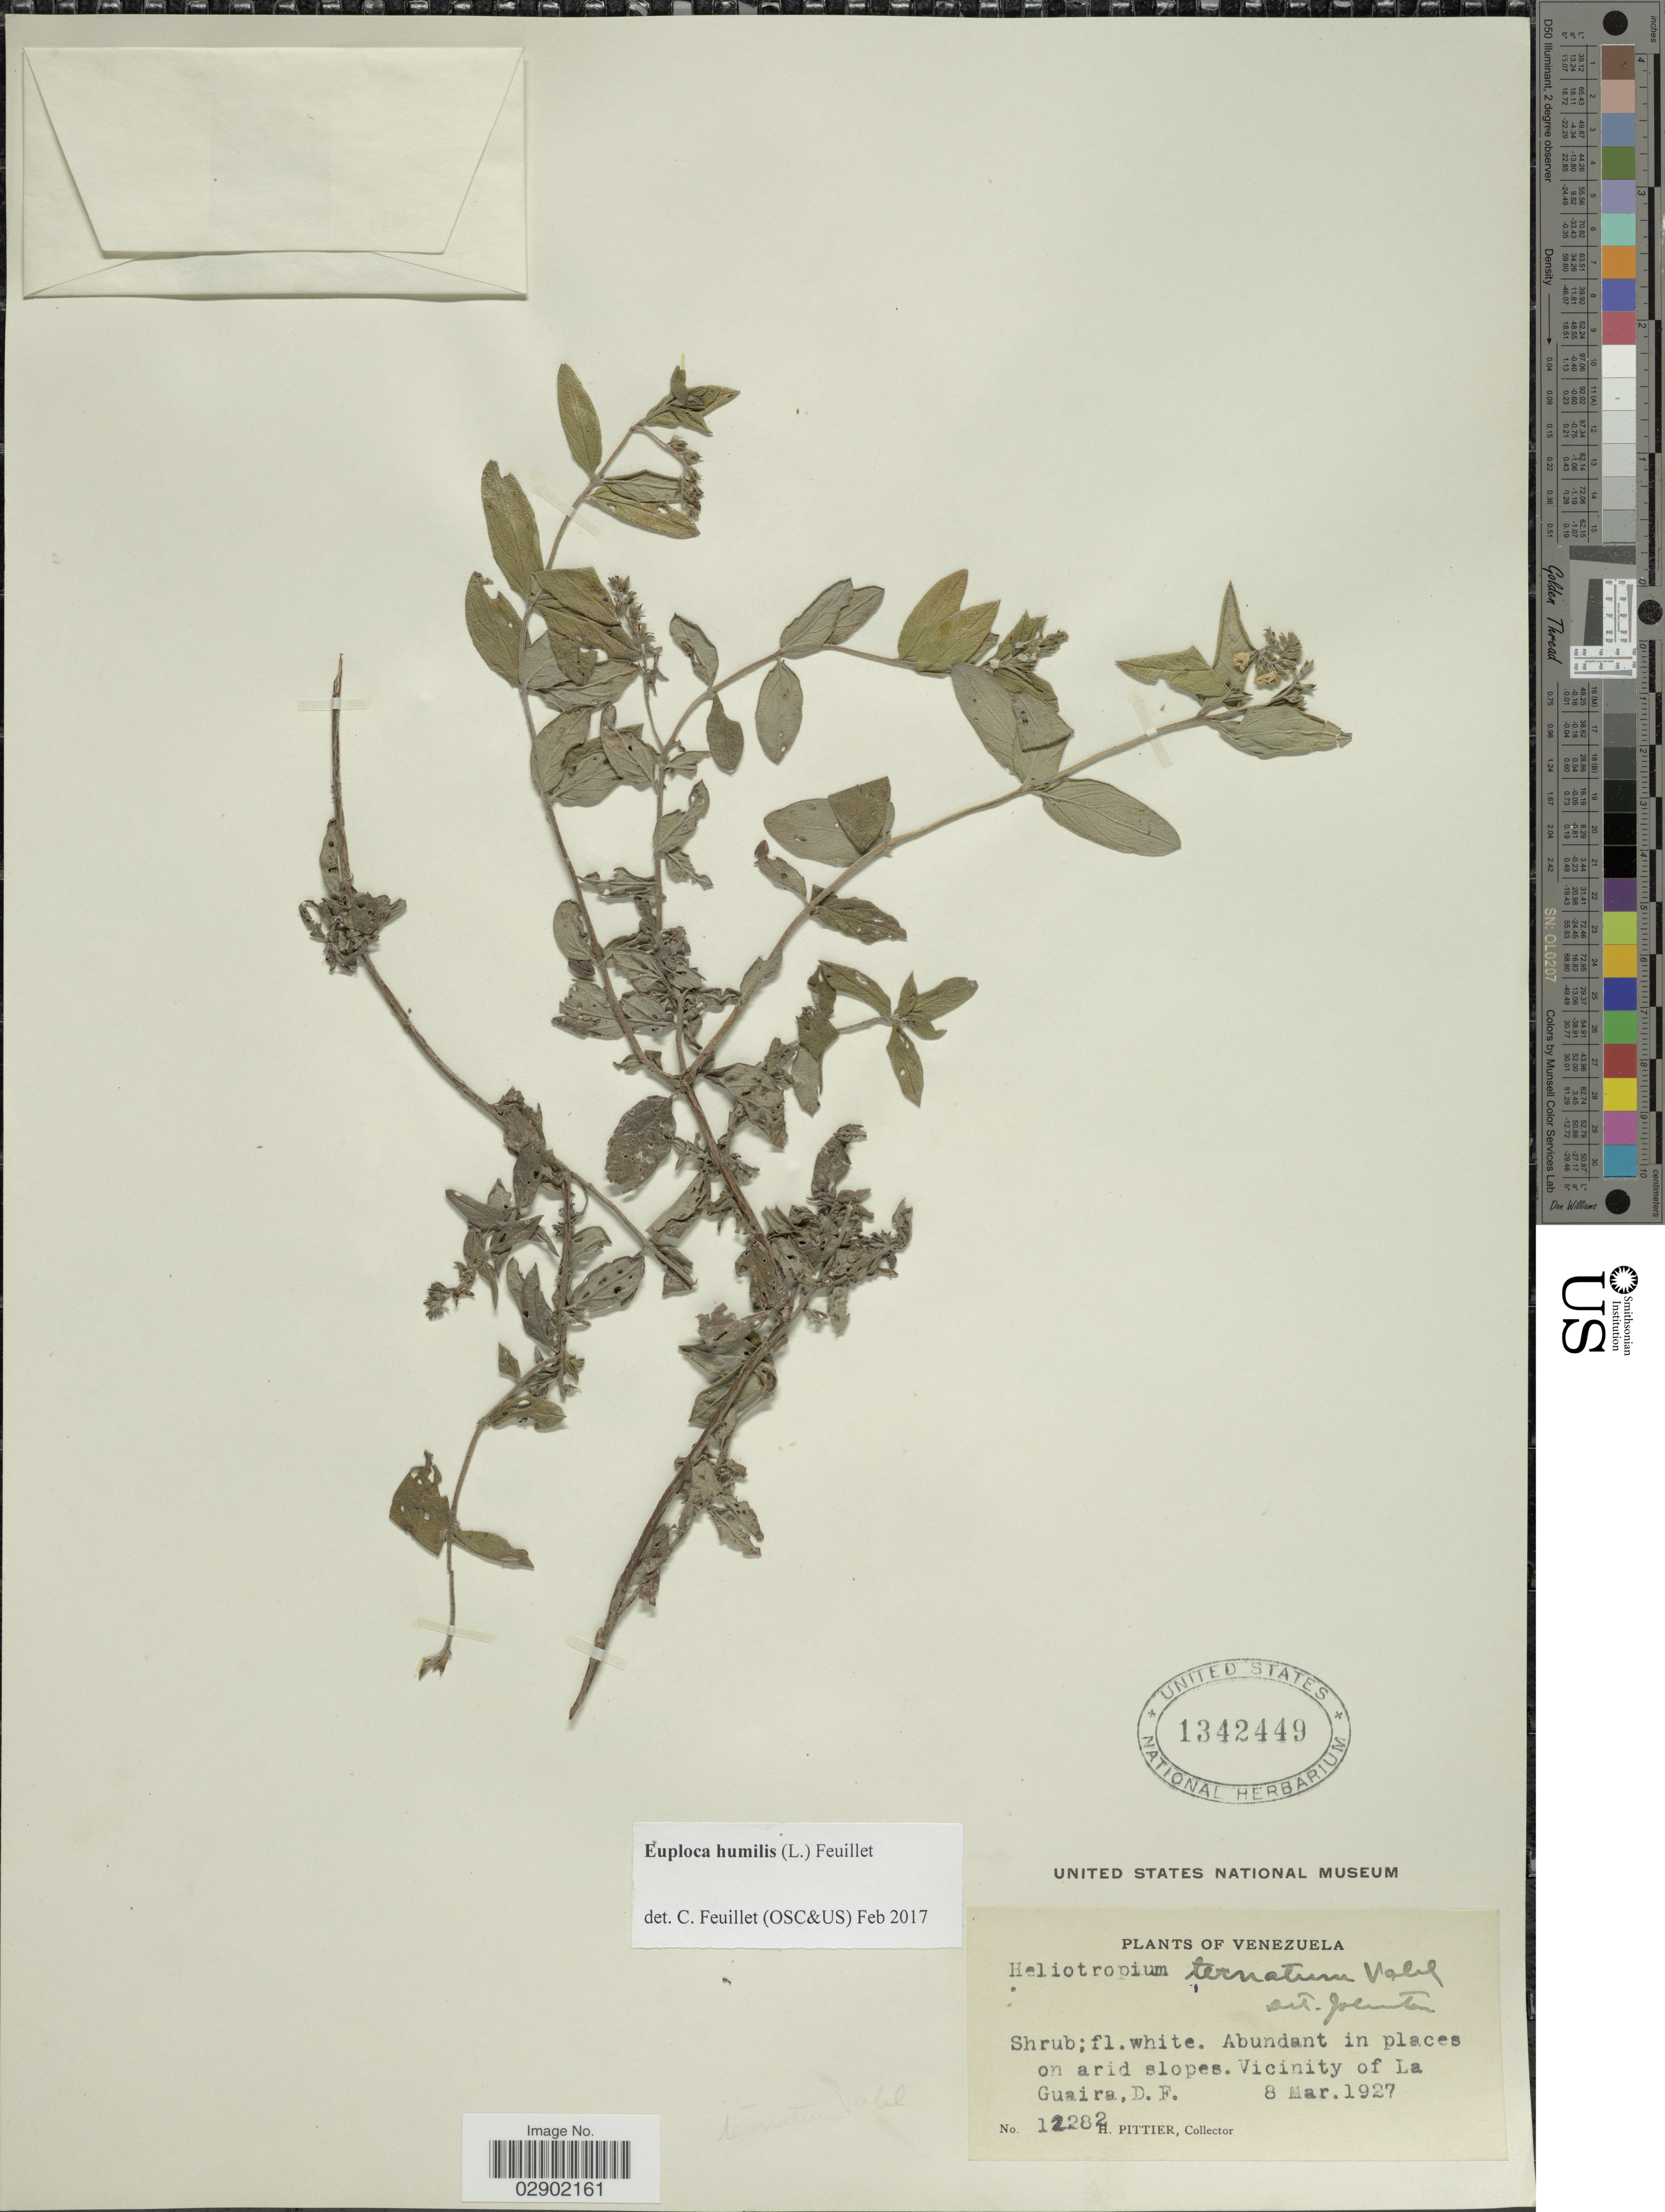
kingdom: Plantae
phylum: Tracheophyta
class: Magnoliopsida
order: Boraginales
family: Heliotropiaceae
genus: Euploca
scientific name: Euploca humilis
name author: (L.) Feuillet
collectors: H. F. Pittier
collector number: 12282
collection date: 1927-03-08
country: Venezuela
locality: Vicinity of La Guaira, D.F.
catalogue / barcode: US 1342449